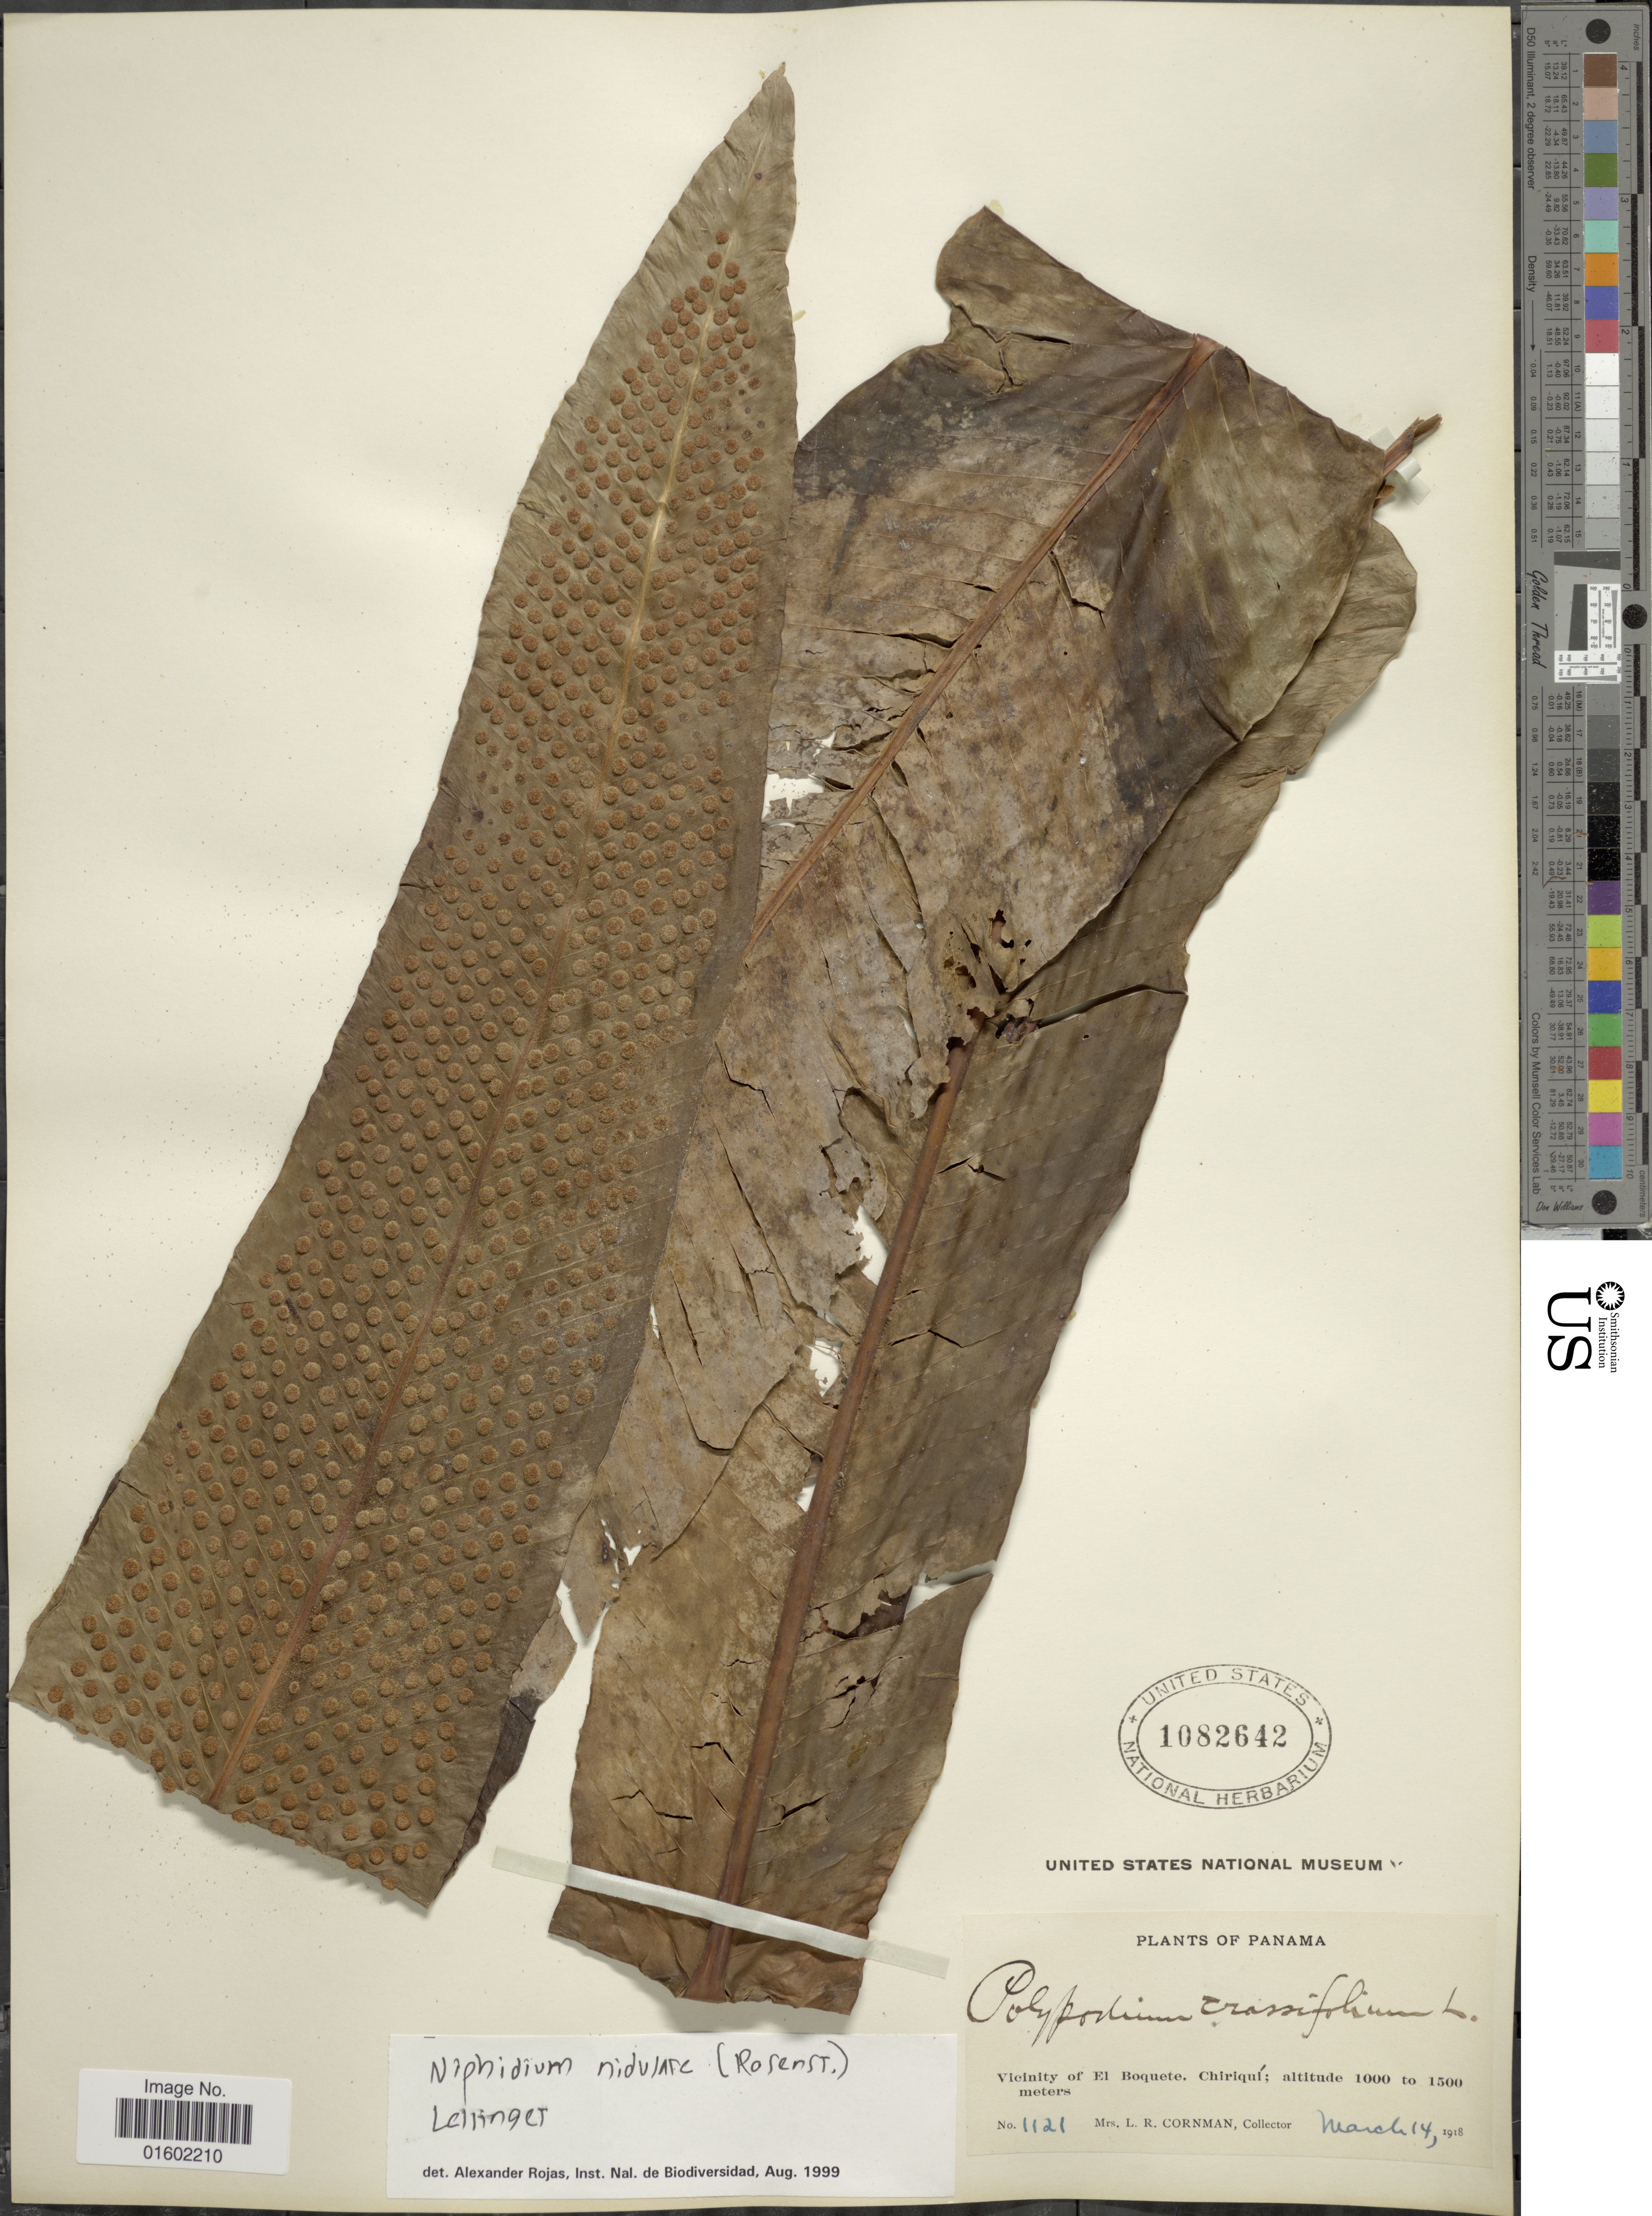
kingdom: Plantae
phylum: Tracheophyta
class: Polypodiopsida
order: Polypodiales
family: Polypodiaceae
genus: Niphidium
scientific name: Niphidium crassifolium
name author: (L.) Lellinger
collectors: L. Cornman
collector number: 1121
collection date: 1918-03-14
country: Panama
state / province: Chiriqui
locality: Vicinity of El Boquete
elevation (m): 1000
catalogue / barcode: US 1082642